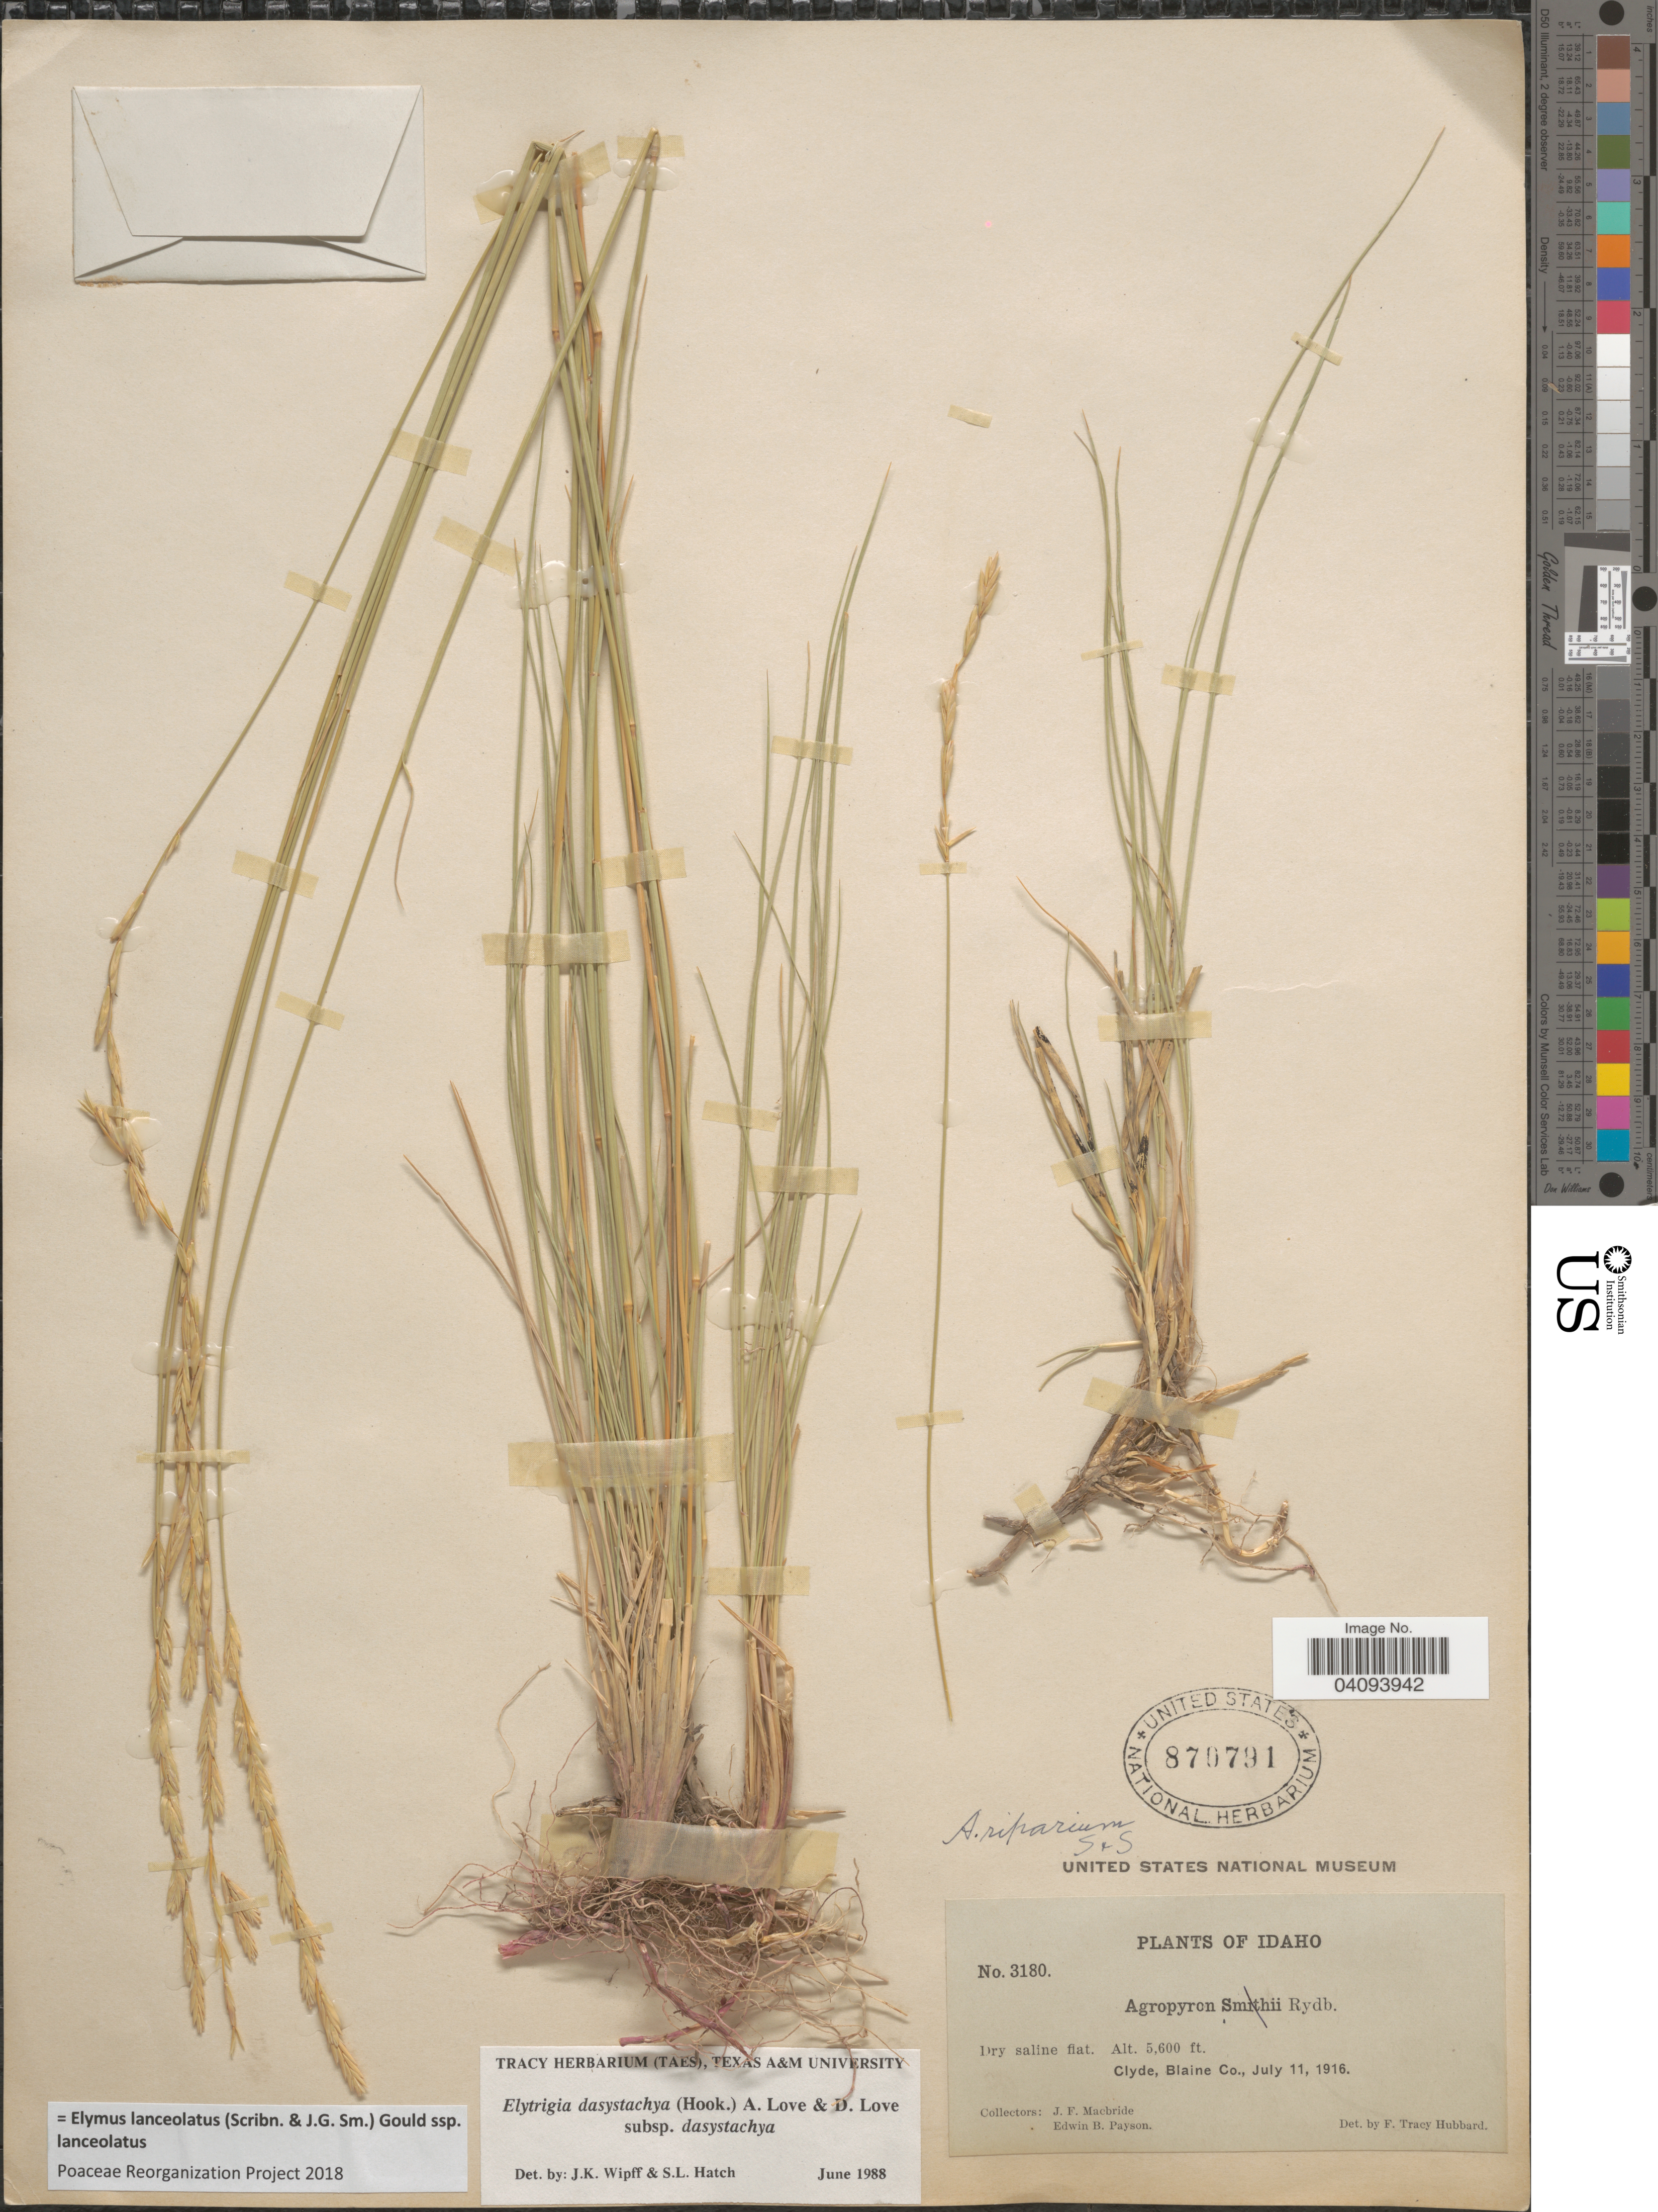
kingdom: Plantae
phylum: Tracheophyta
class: Liliopsida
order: Poales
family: Poaceae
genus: Elymus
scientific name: Elymus lanceolatus subsp. lanceolatus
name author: (Scribn. & J.G. Sm.) Gould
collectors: J. F. Macbride & E. B. Payson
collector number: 3180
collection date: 1916-07-11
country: United States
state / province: Idaho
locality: Clyde, Blaine Co.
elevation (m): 1707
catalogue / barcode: US 870791